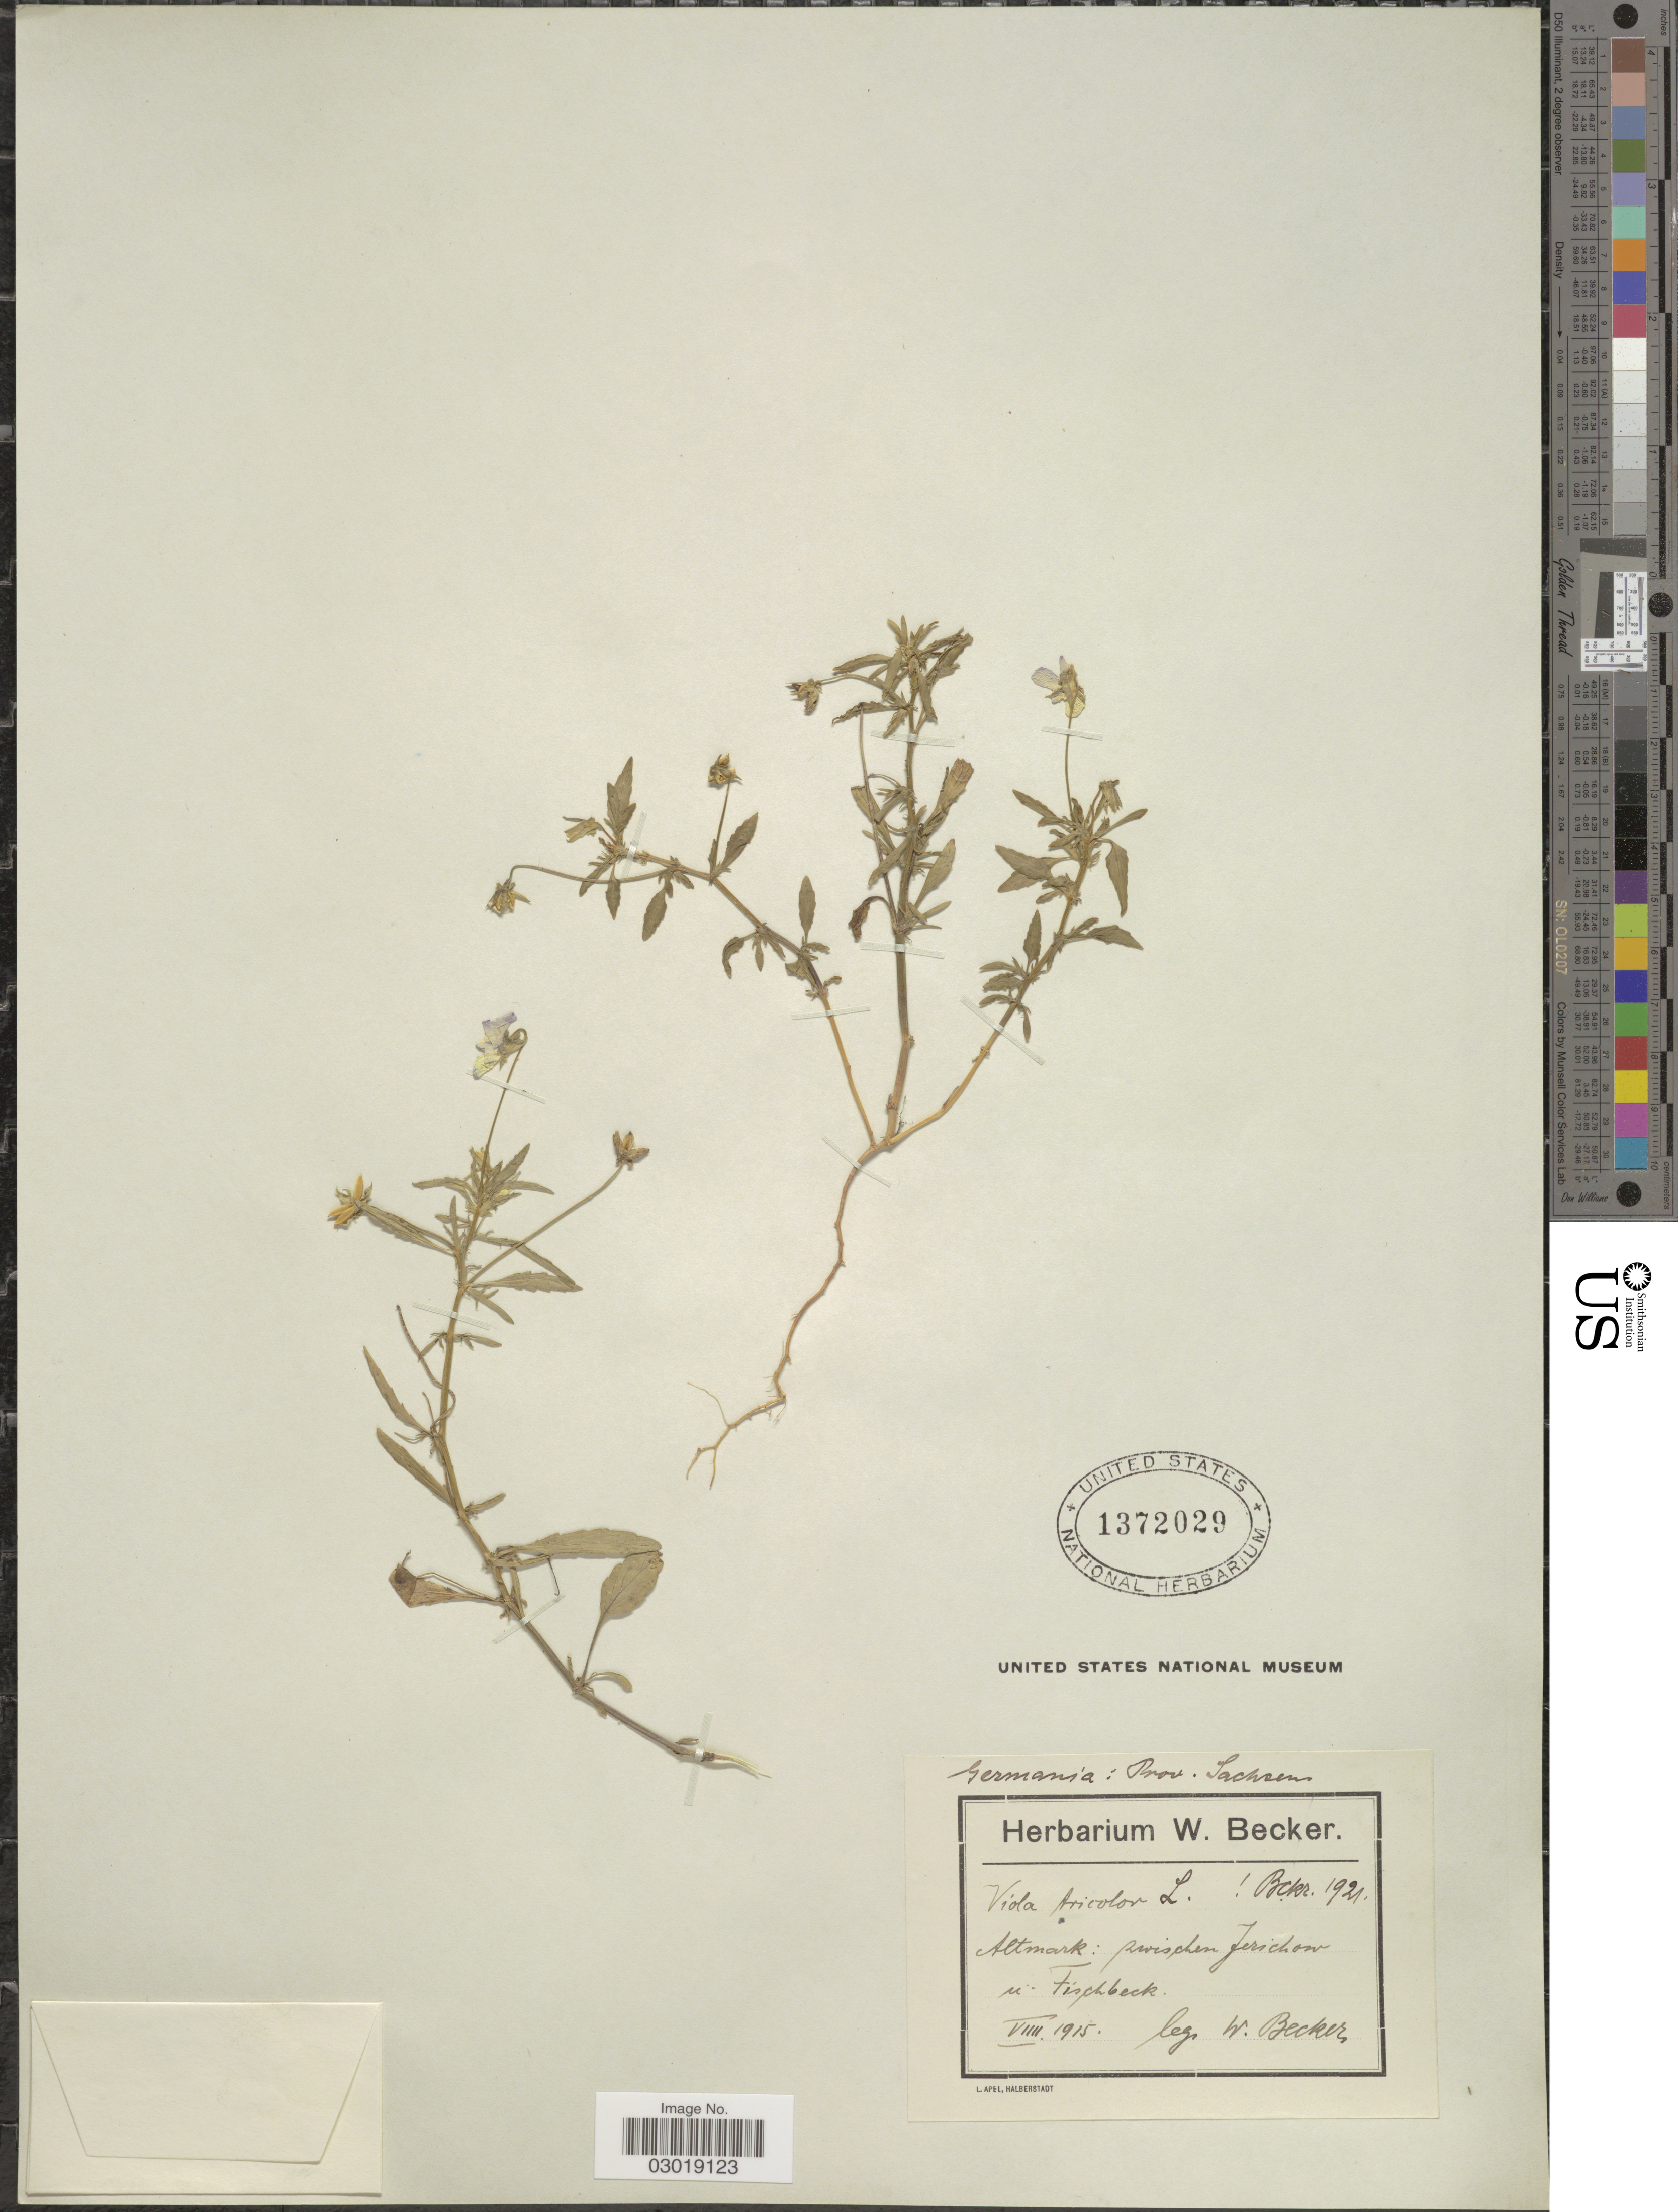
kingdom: Plantae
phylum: Tracheophyta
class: Magnoliopsida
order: Malpighiales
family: Violaceae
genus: Viola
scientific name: Viola tricolor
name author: L.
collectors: W. Becker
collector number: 1921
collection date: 1915-09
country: Germany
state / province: Sachsen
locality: Altmark: zwischen Jerichow ü Fischbeck.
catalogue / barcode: US 1372029